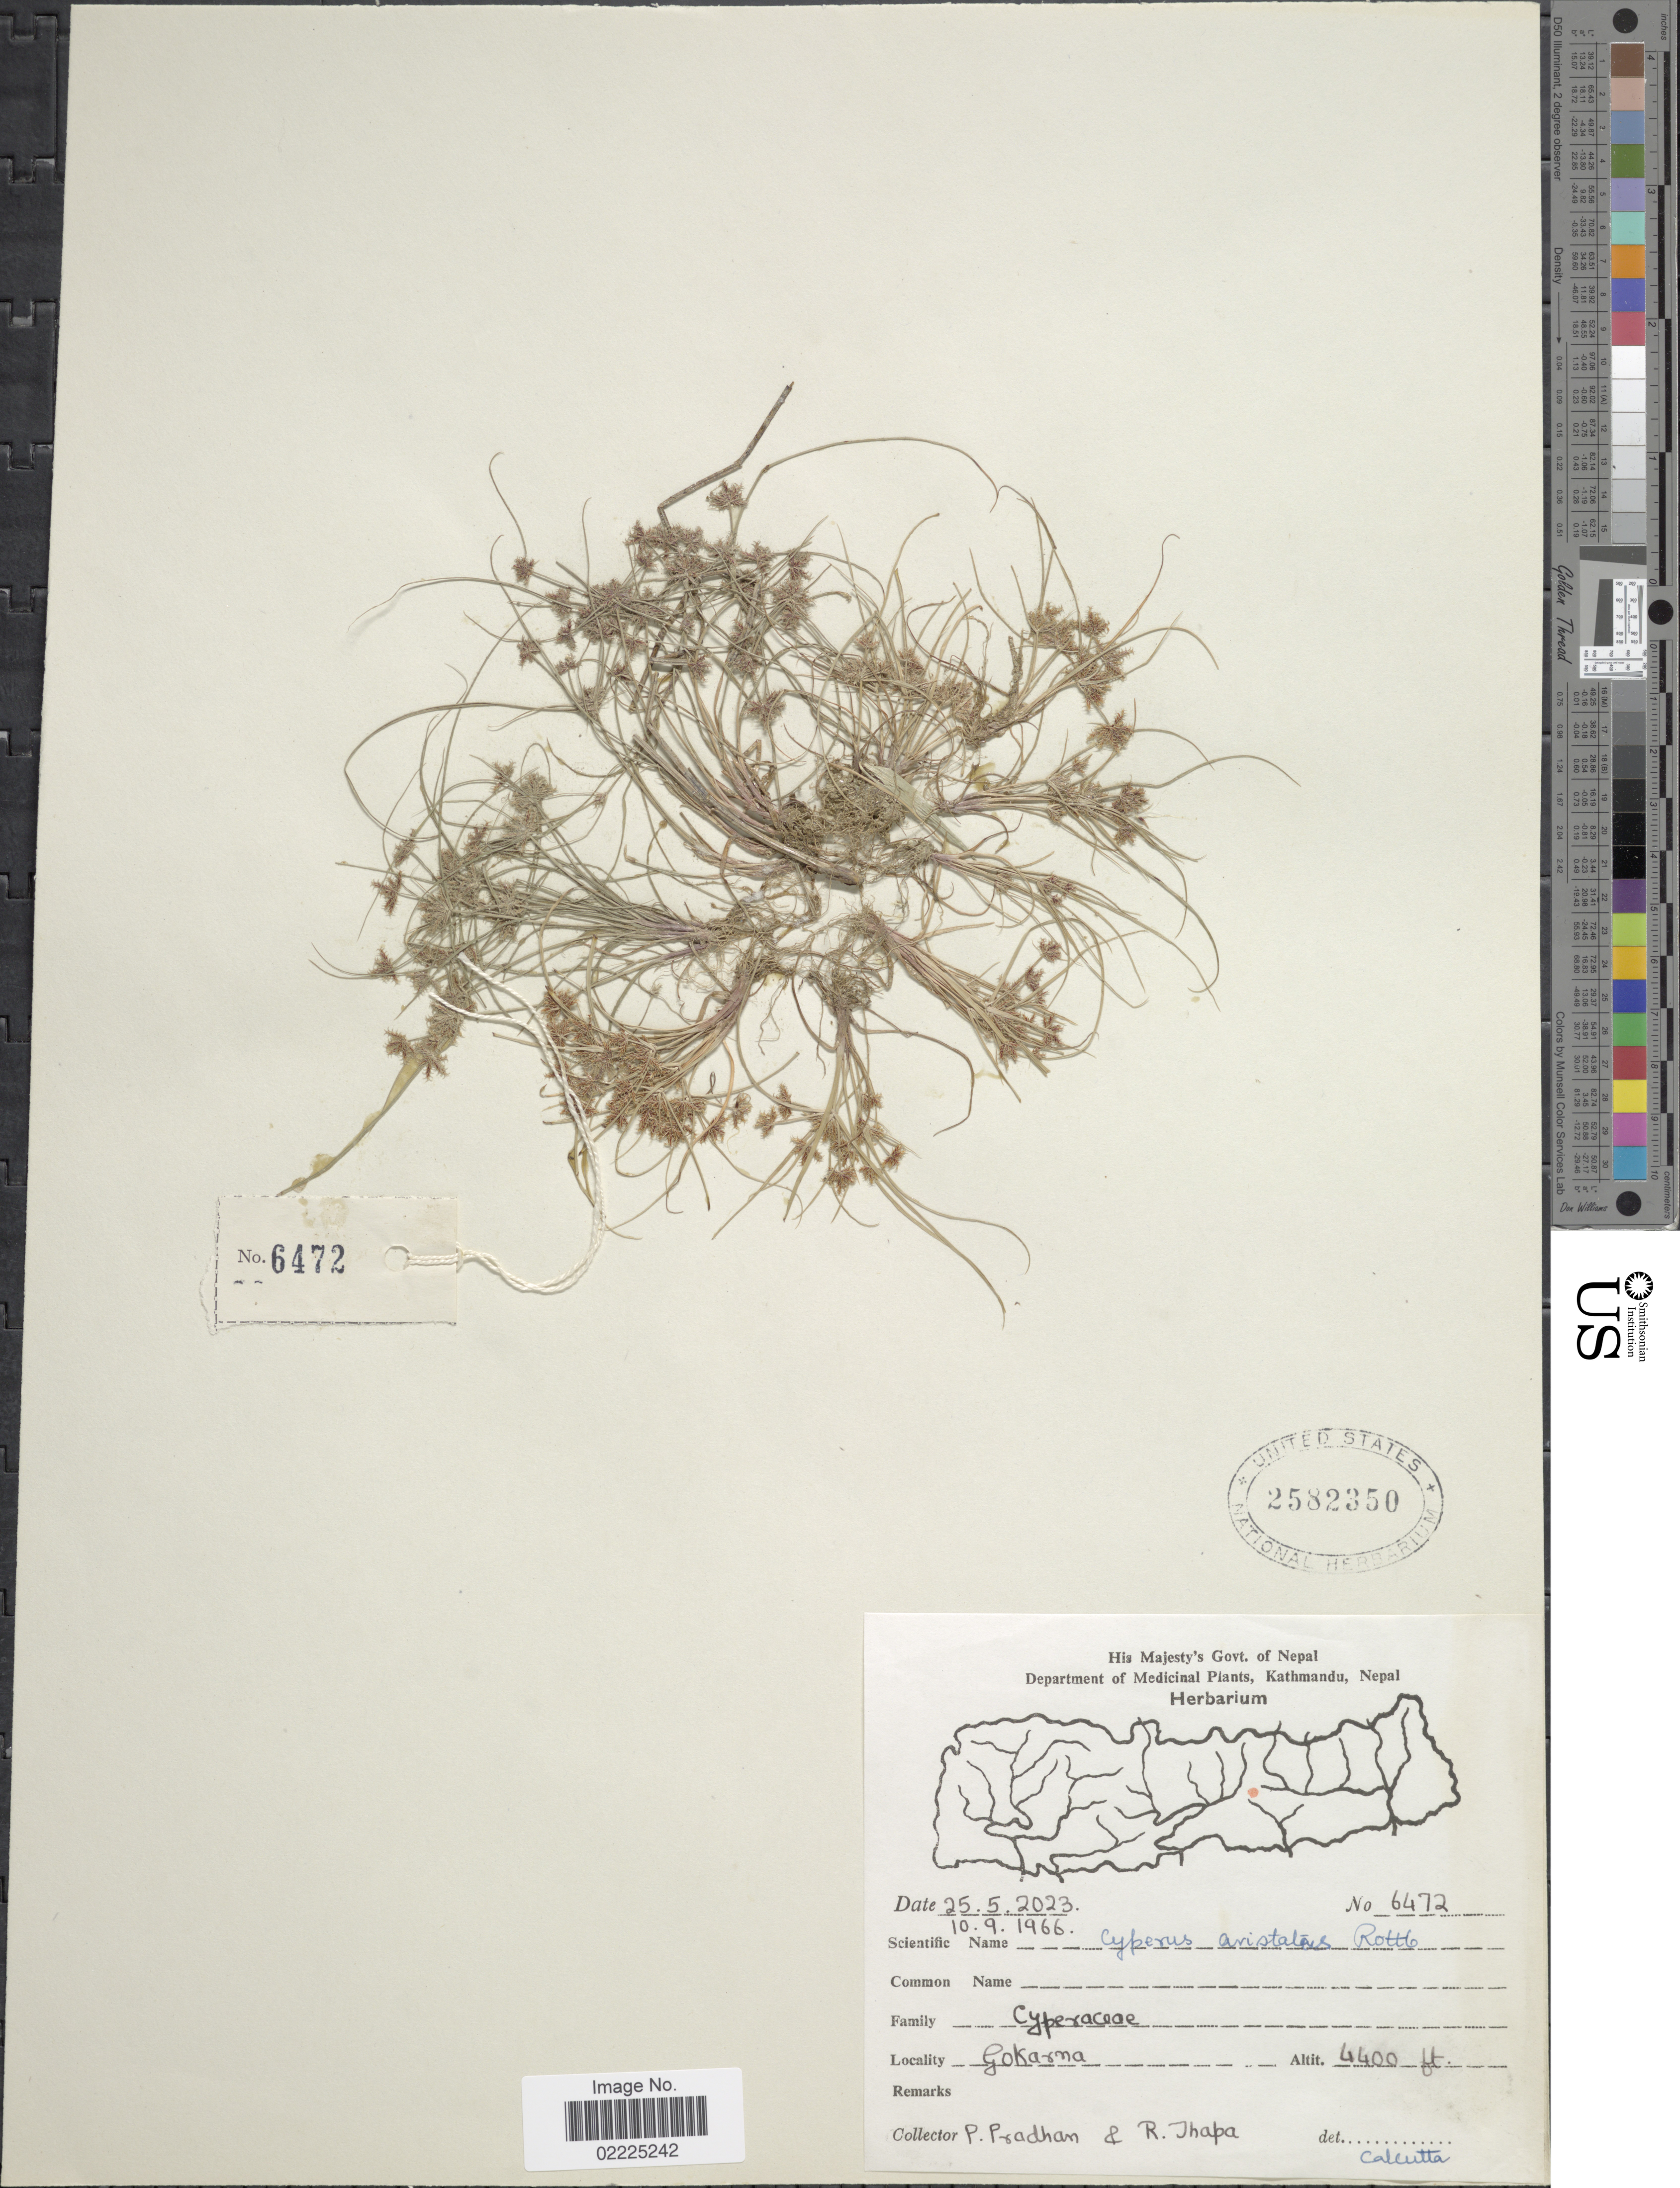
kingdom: Plantae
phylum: Tracheophyta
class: Liliopsida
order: Poales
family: Cyperaceae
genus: Cyperus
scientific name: Cyperus squarrosus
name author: L.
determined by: Strong, Mark T., (BOT), Smithsonian Institution - National Museum of Natural History (UNITED STATES)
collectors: P. Pradhan & R. Thapa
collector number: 6472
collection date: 1966-09-10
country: Nepal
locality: Gokarna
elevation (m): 1341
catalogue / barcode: US 2582350